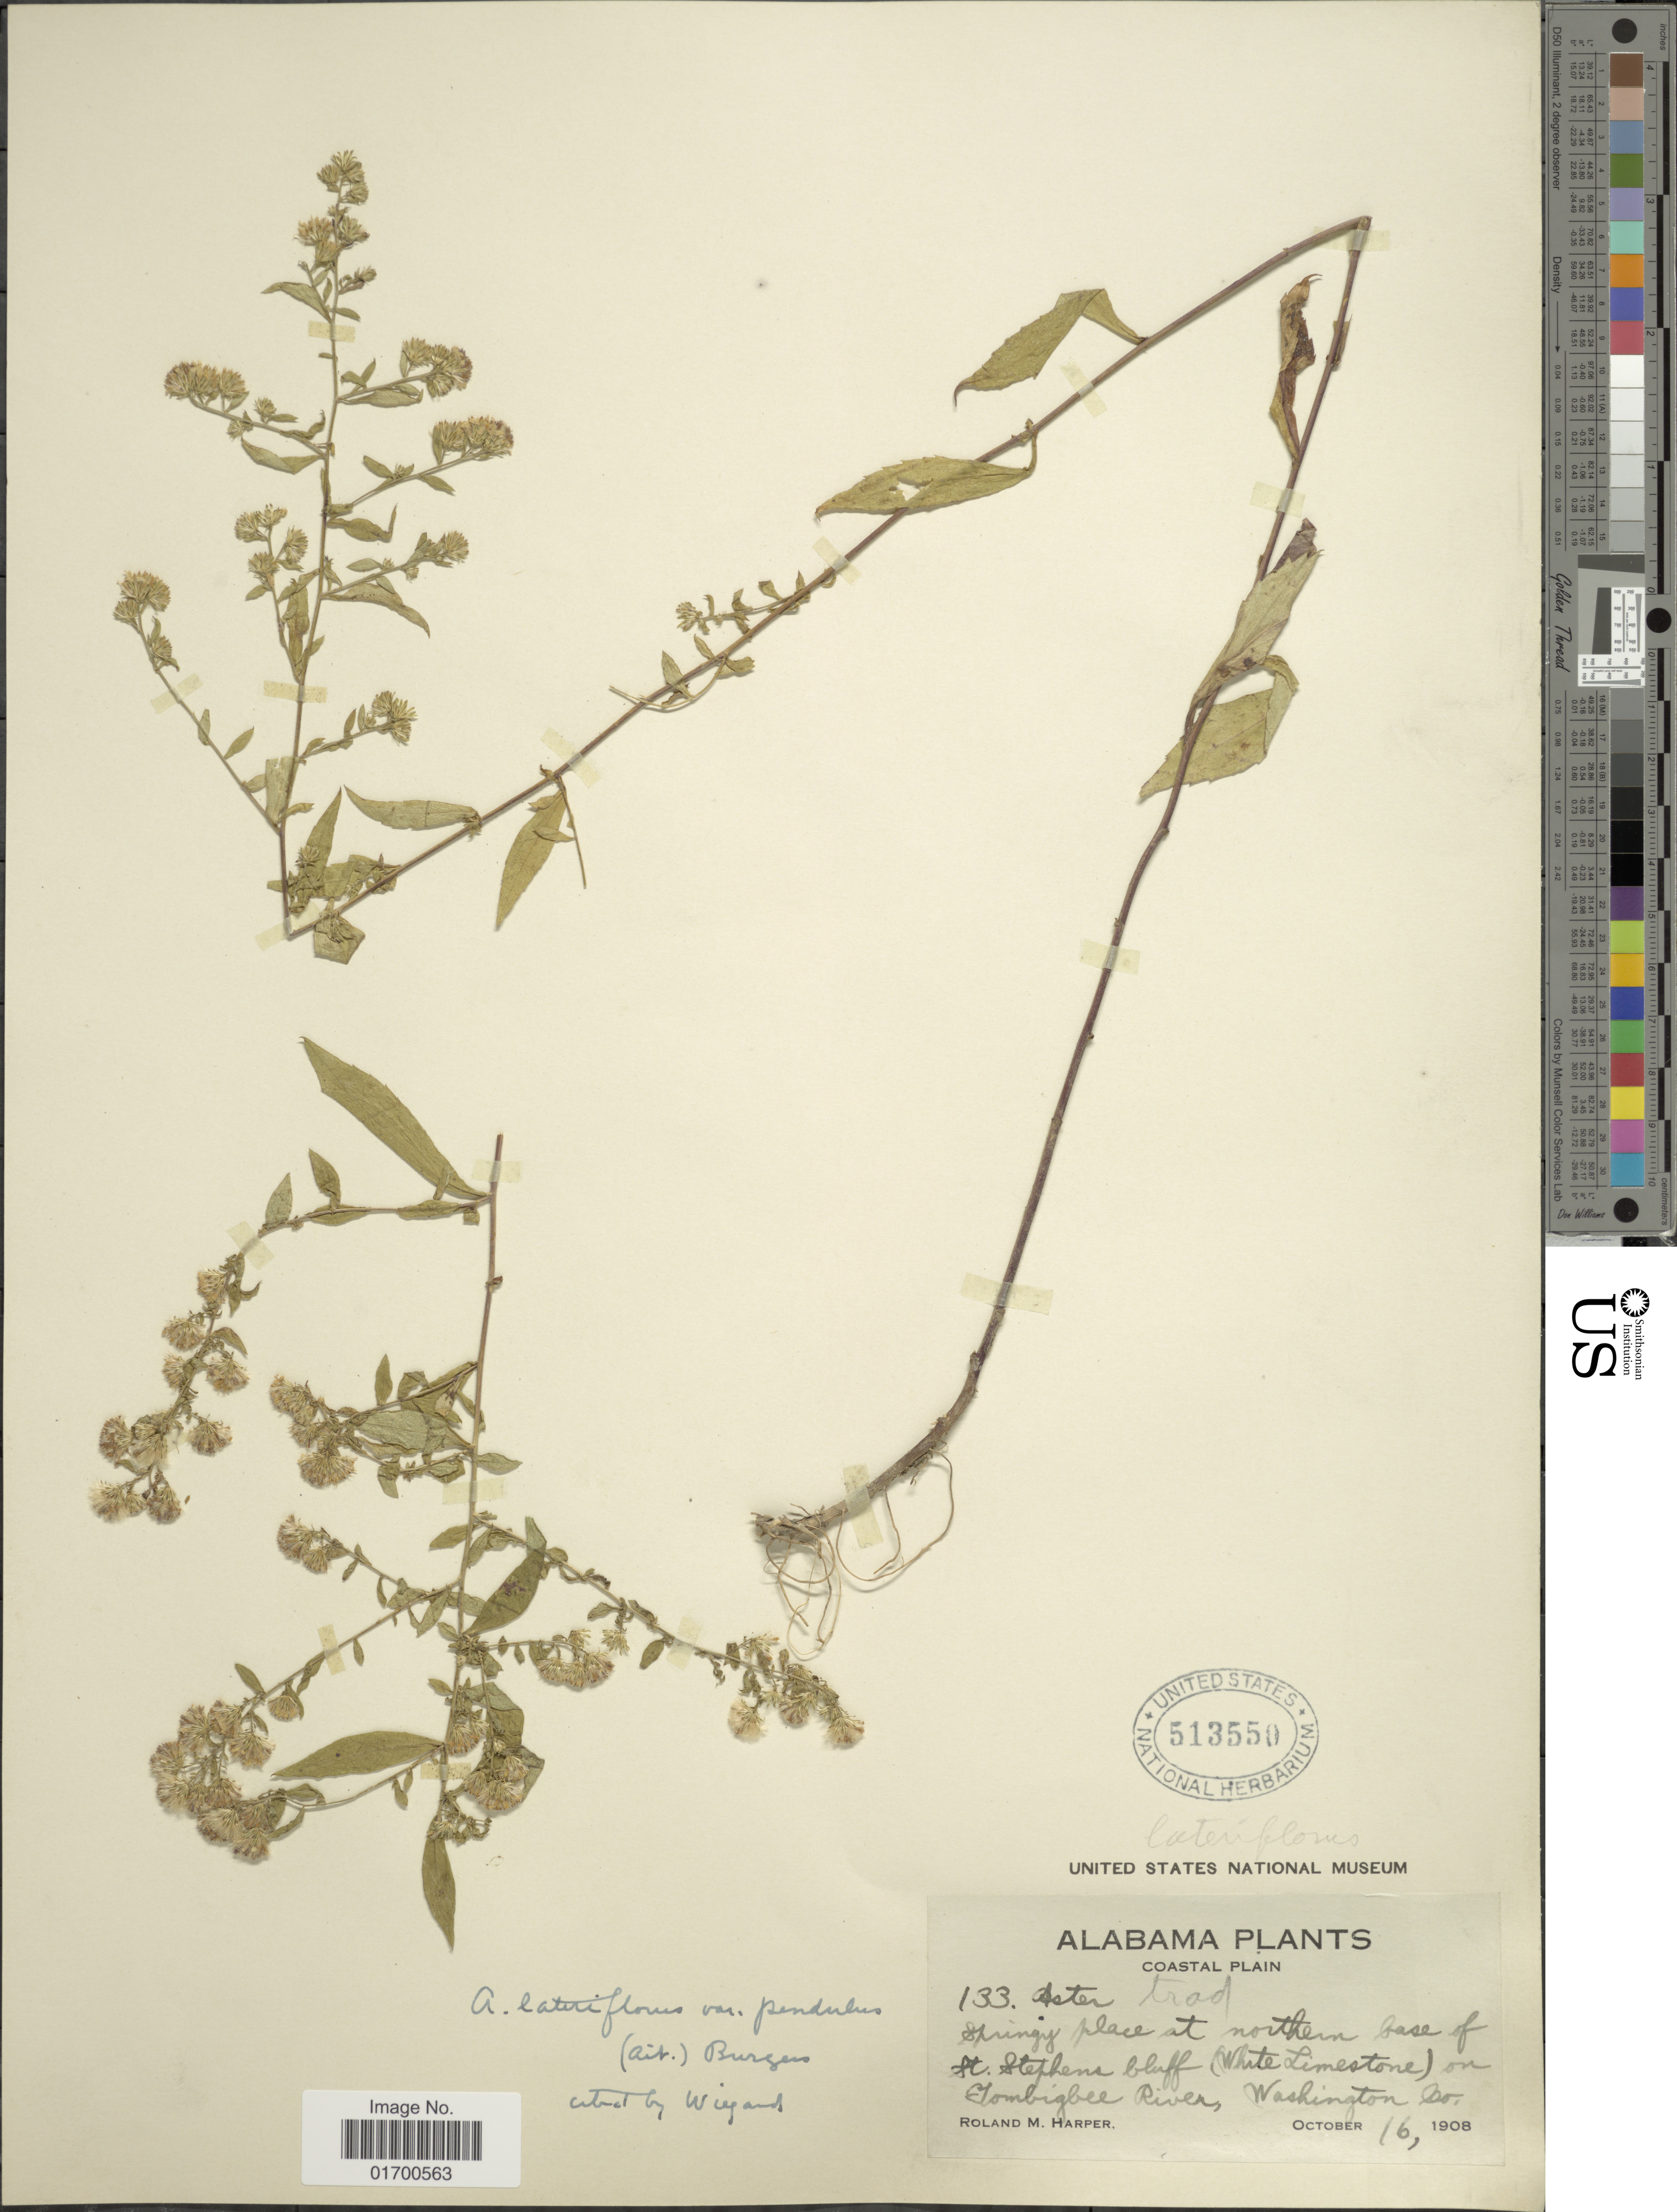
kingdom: Plantae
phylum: Tracheophyta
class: Magnoliopsida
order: Asterales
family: Asteraceae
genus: Symphyotrichum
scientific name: Symphyotrichum lateriflorum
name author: (L.) Á. Löve & D. Löve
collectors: R. M. Harper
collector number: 133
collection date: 1908-10-16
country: United States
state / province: Alabama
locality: Coastal Plain, St. Stephens bluffs (White Limestone) on Tombigbee River, Washington Co.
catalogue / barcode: US 513550